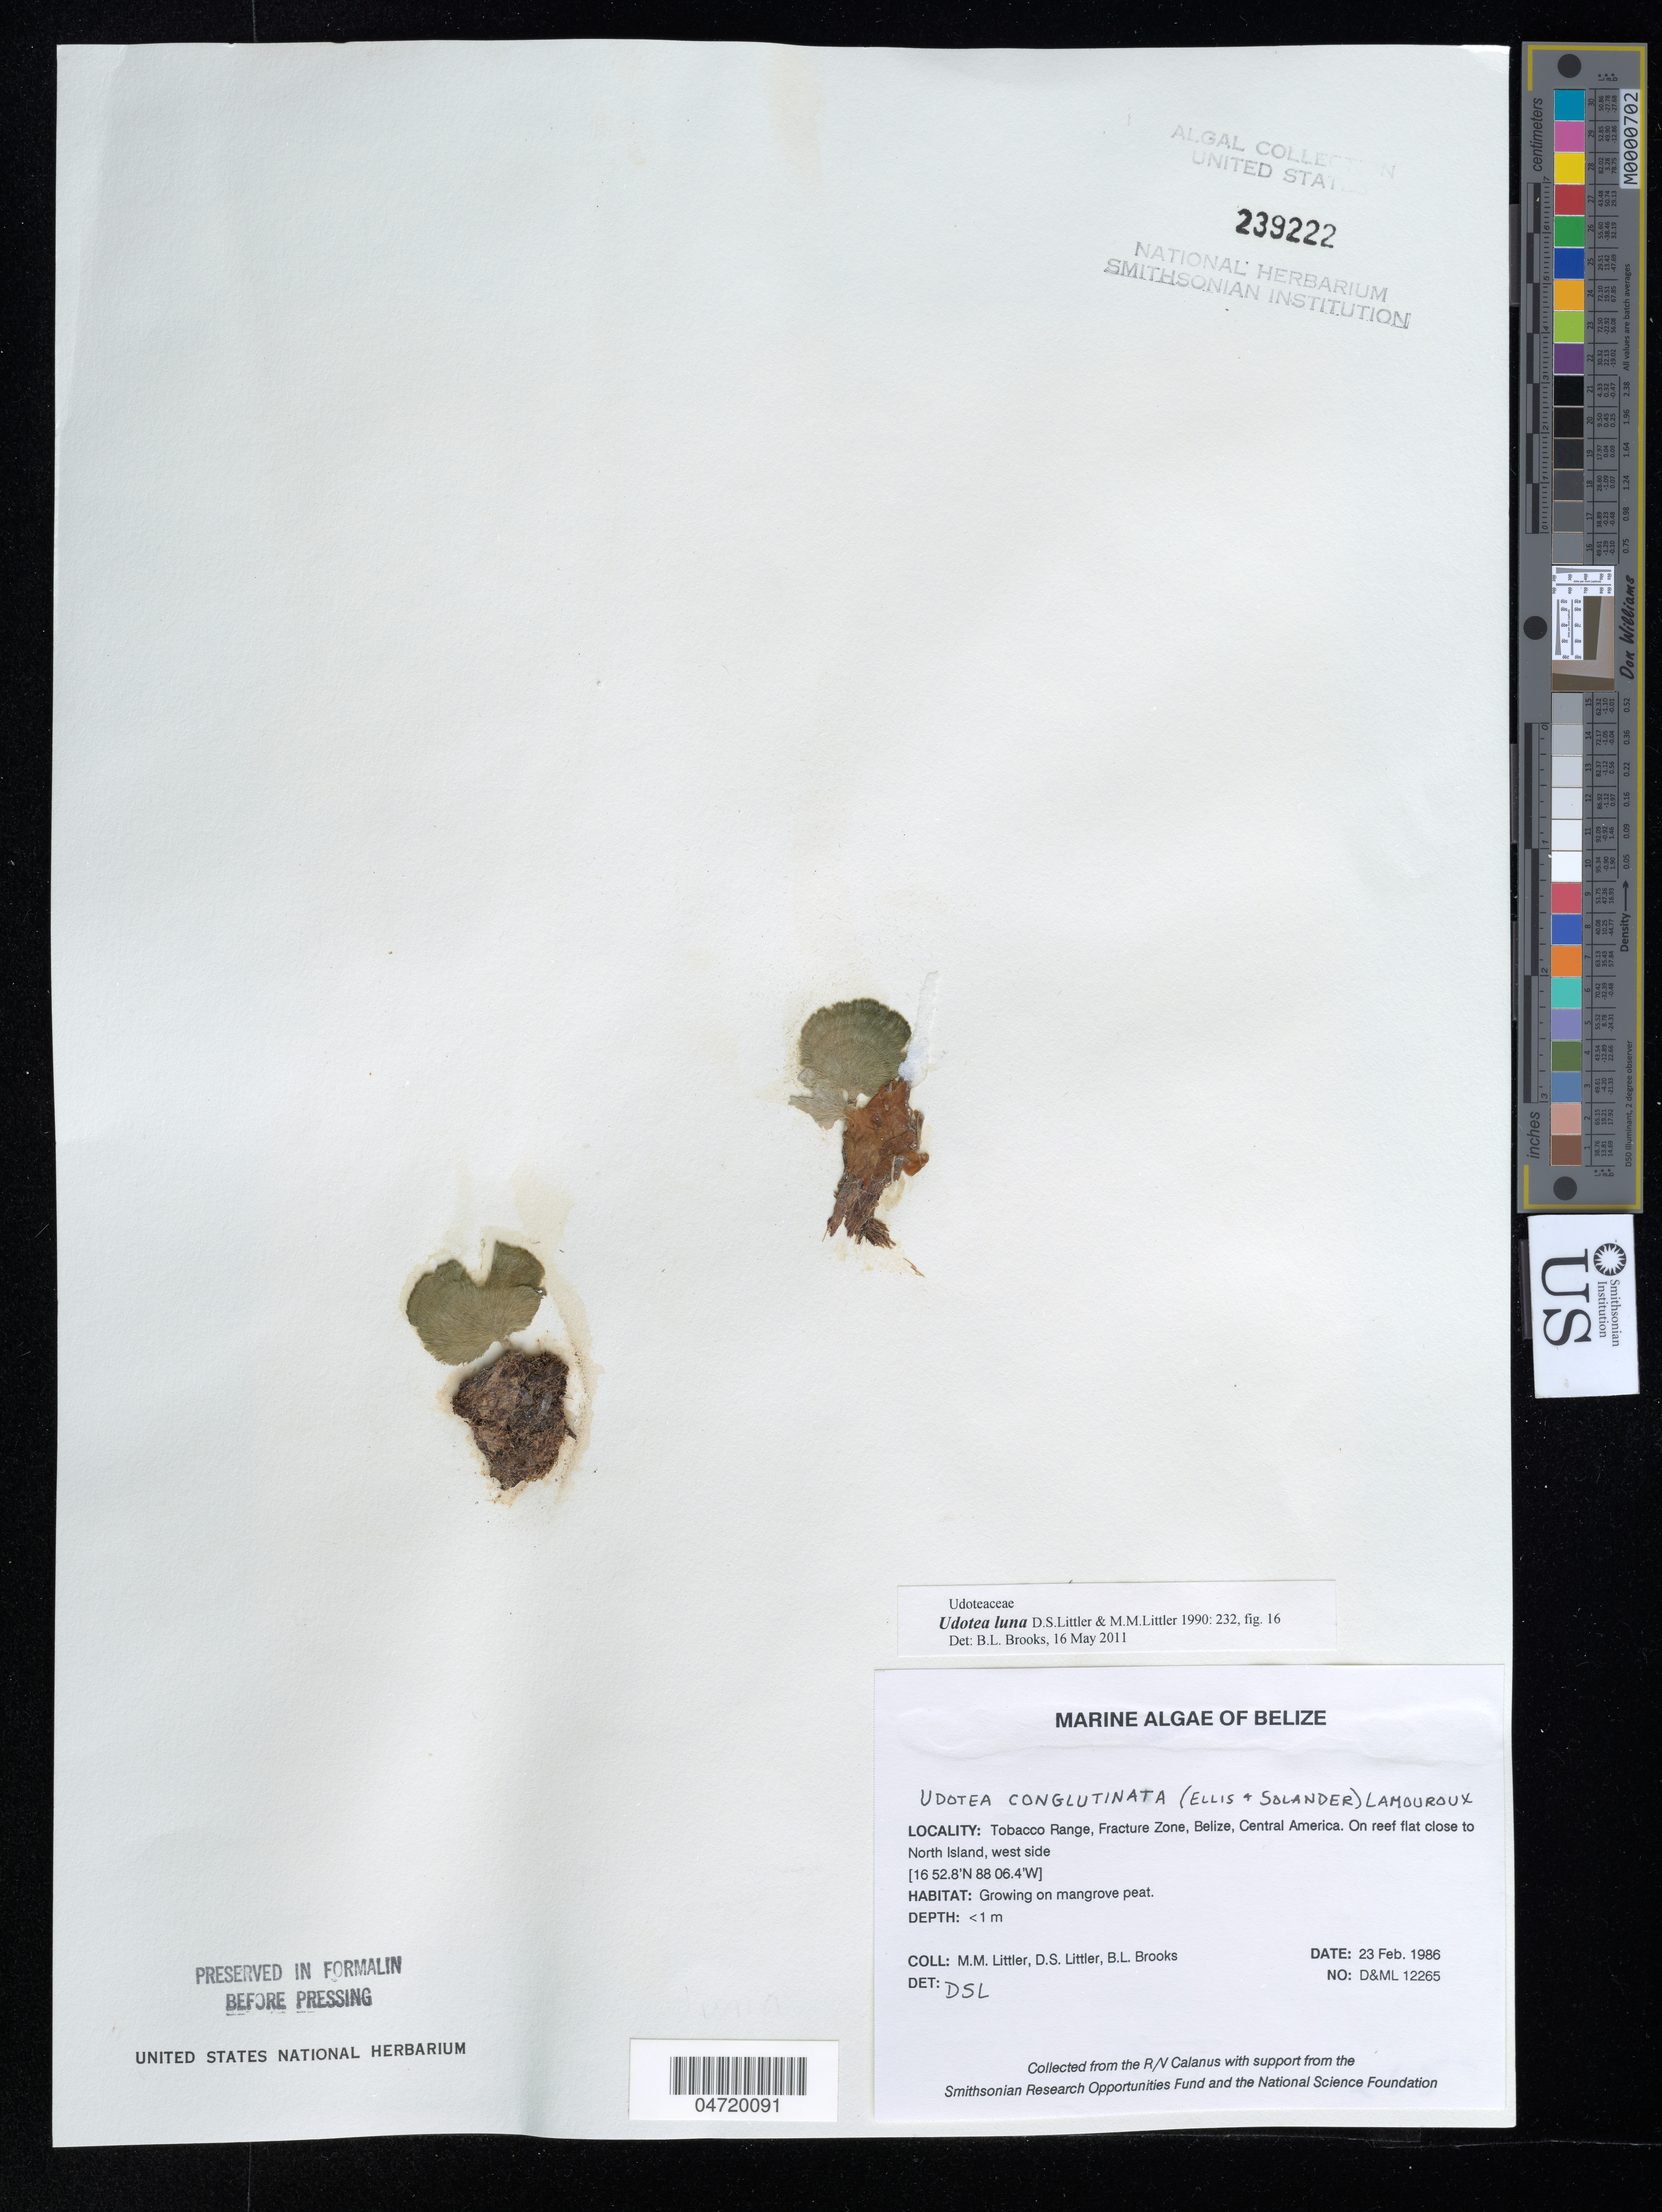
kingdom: Plantae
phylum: Chlorophyta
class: Ulvophyceae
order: Bryopsidales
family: Udoteaceae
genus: Udotea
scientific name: Udotea luna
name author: D.S. Littler & Littler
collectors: M. M. Littler, D. S. Littler & B. Brooks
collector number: D&ML12265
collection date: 1986-02-23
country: Belize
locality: Tobacco Range, Fracture Zone. On reef flat close to North Island, west side.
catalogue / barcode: US 239222